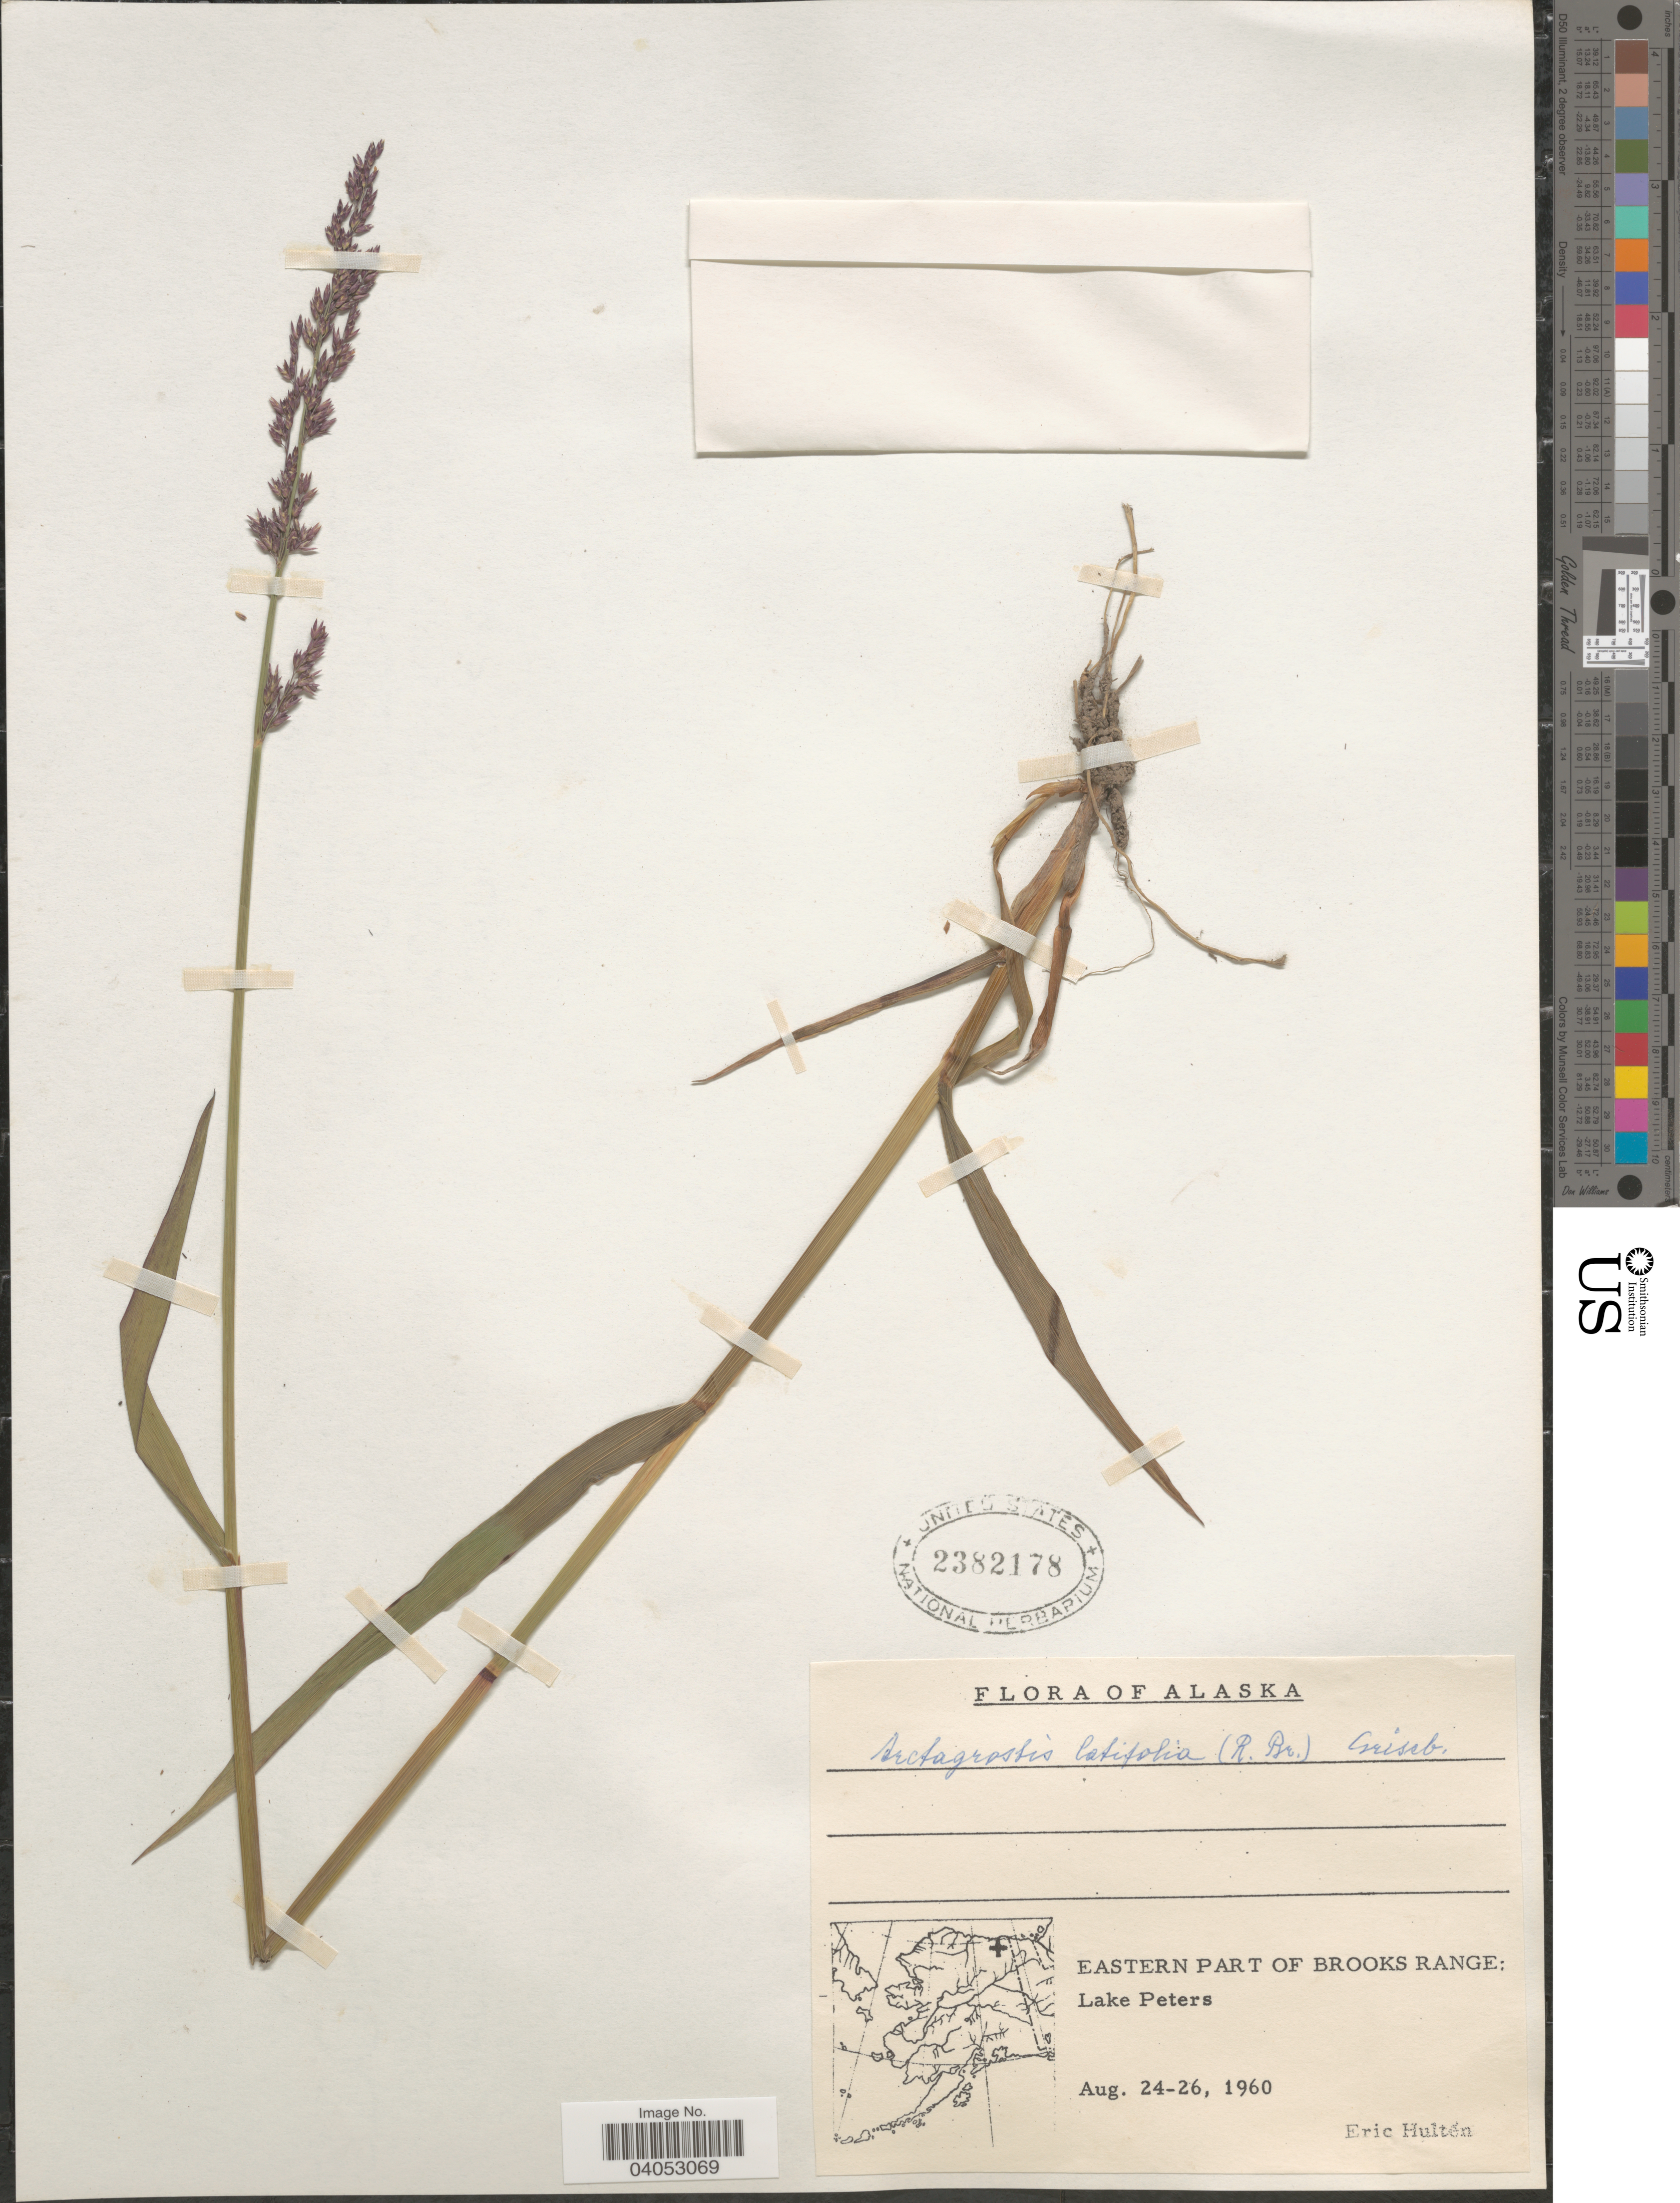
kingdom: Plantae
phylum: Tracheophyta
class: Liliopsida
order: Poales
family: Poaceae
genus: Arctagrostis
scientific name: Arctagrostis latifolia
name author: (R. Br.) Griseb.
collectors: E. G. Hultén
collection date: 1960-08-24/1960-08-26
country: United States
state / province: Alaska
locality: Eastern Part of Brooks Range: Lake Peters.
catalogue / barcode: US 2382178